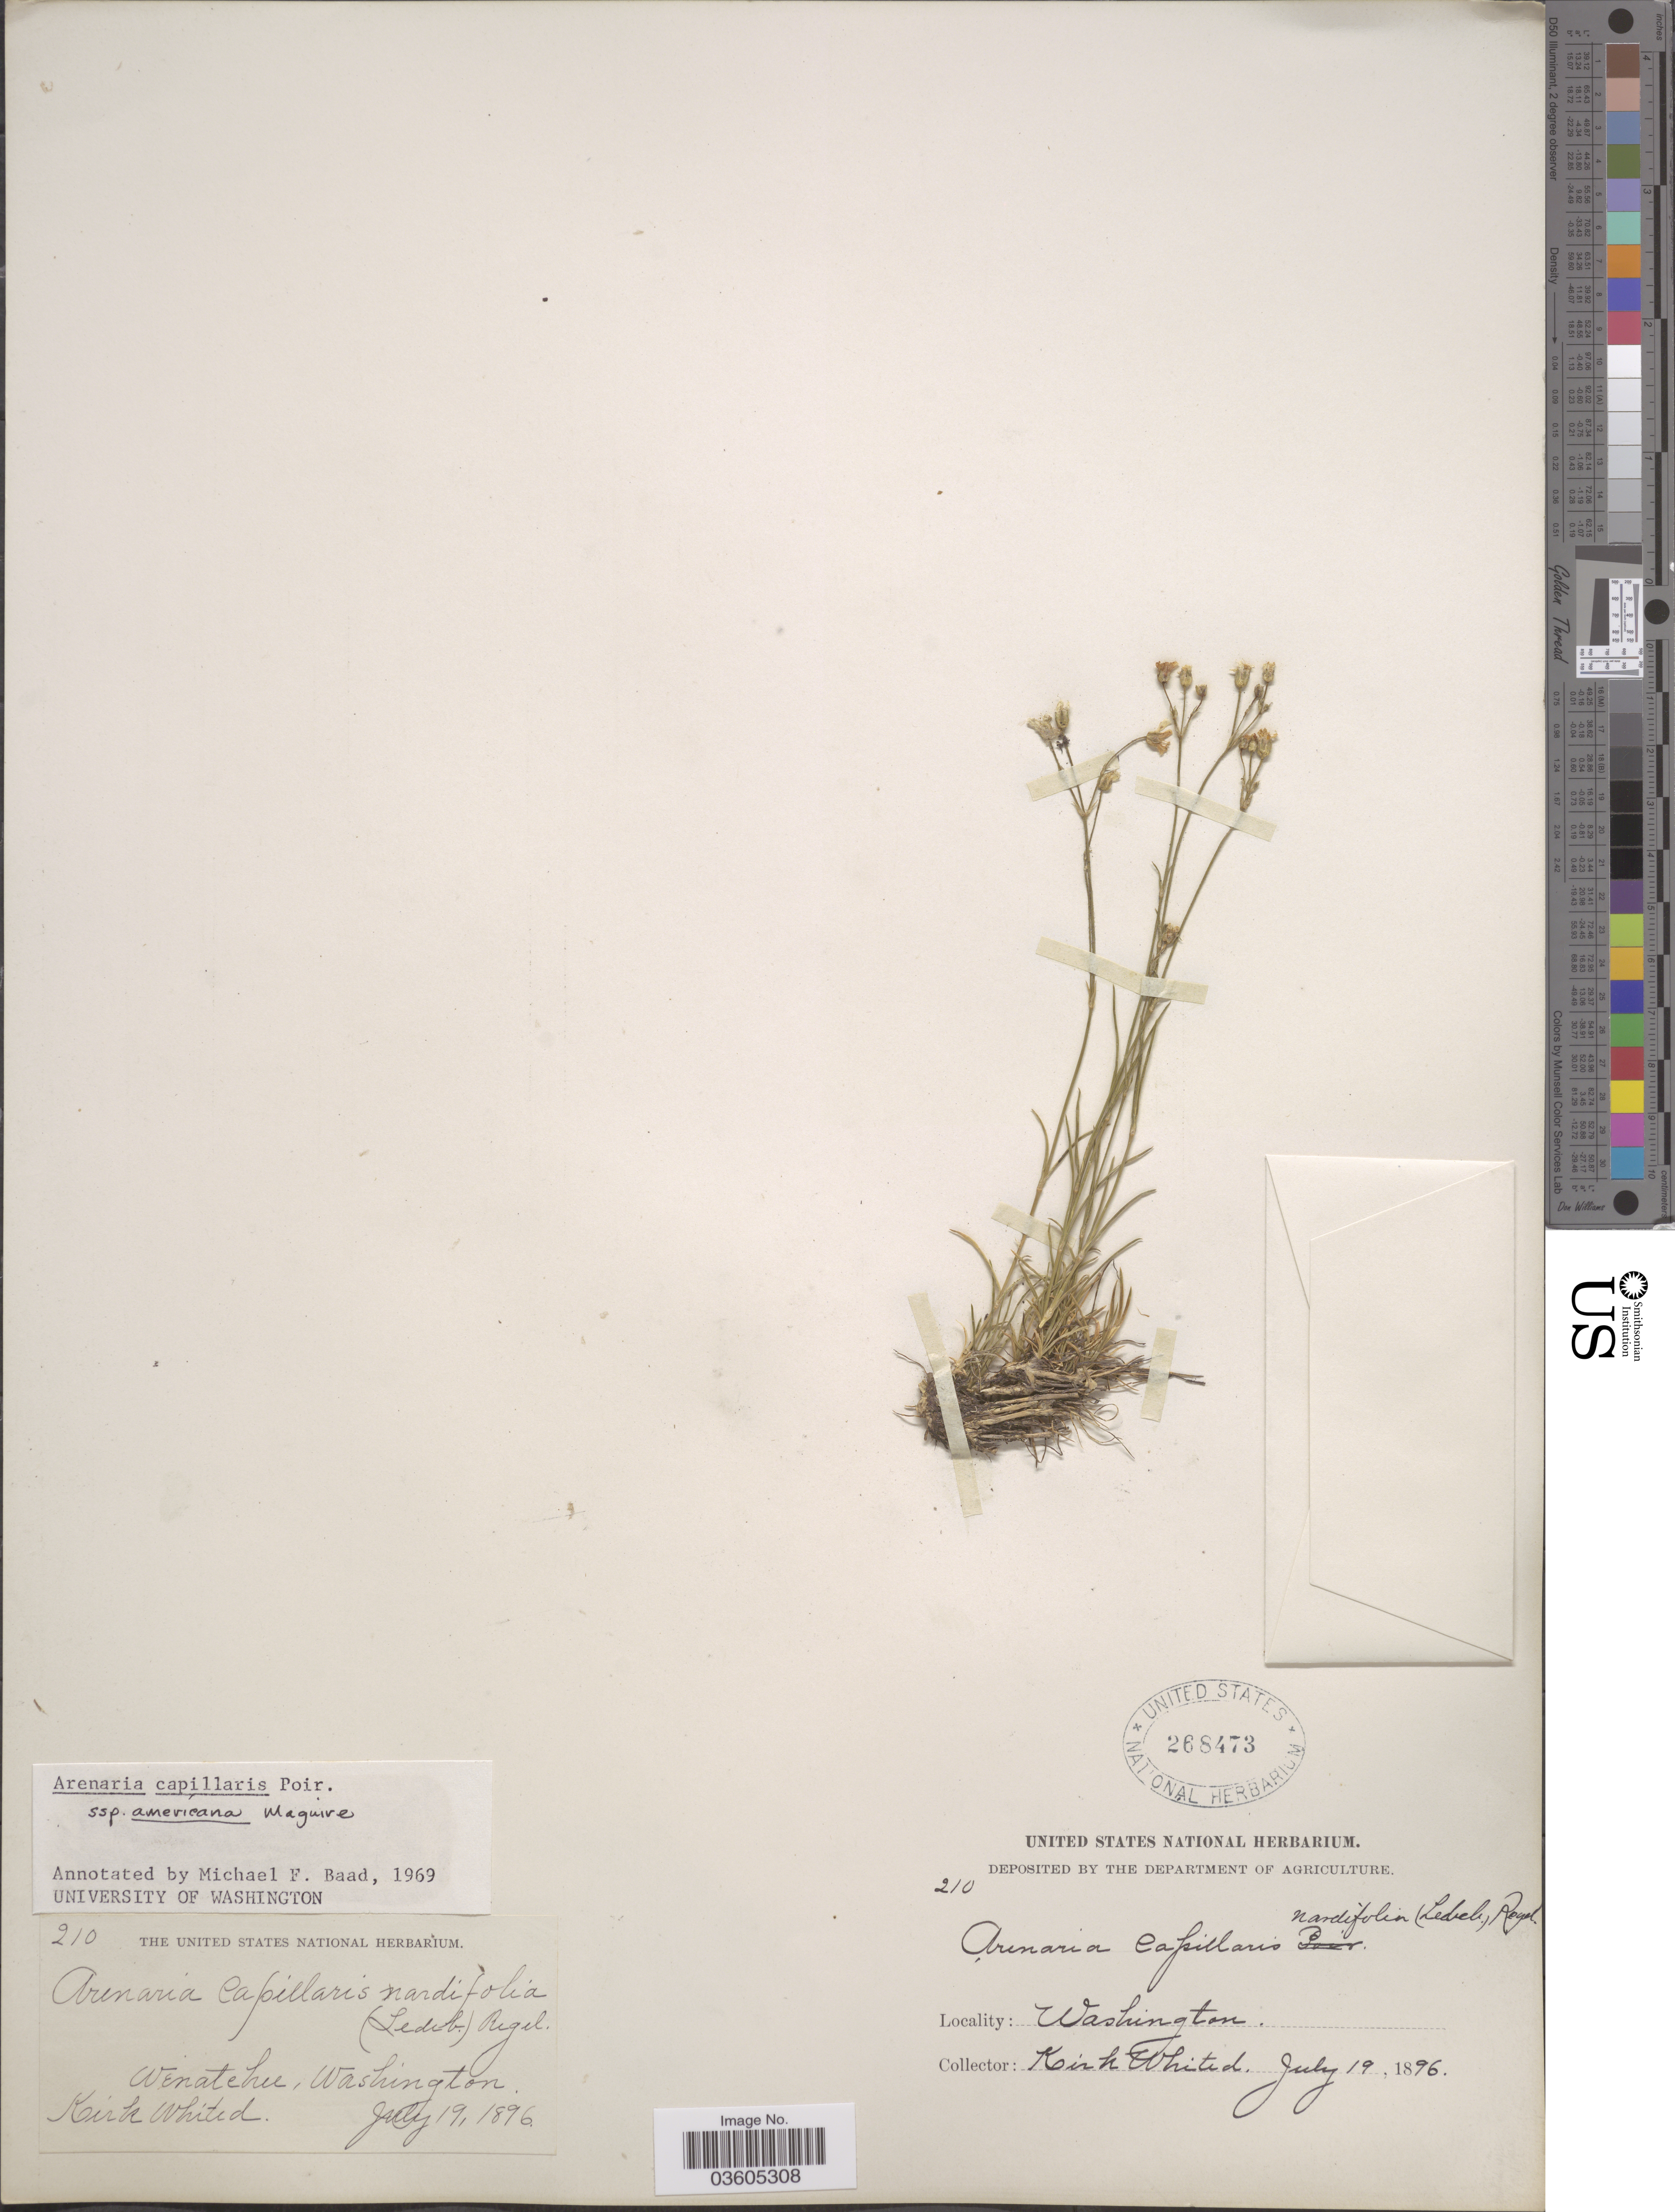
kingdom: Plantae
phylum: Tracheophyta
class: Magnoliopsida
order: Caryophyllales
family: Caryophyllaceae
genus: Eremogone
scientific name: Eremogone capillaris var. americana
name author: (Maguire) R.L. Hartm. & Rabeler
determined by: U.S. National Herbarium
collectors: K. Whited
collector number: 210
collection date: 1896-07-19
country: United States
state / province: Washington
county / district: Chelan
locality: Wenatchee.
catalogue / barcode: US 268473